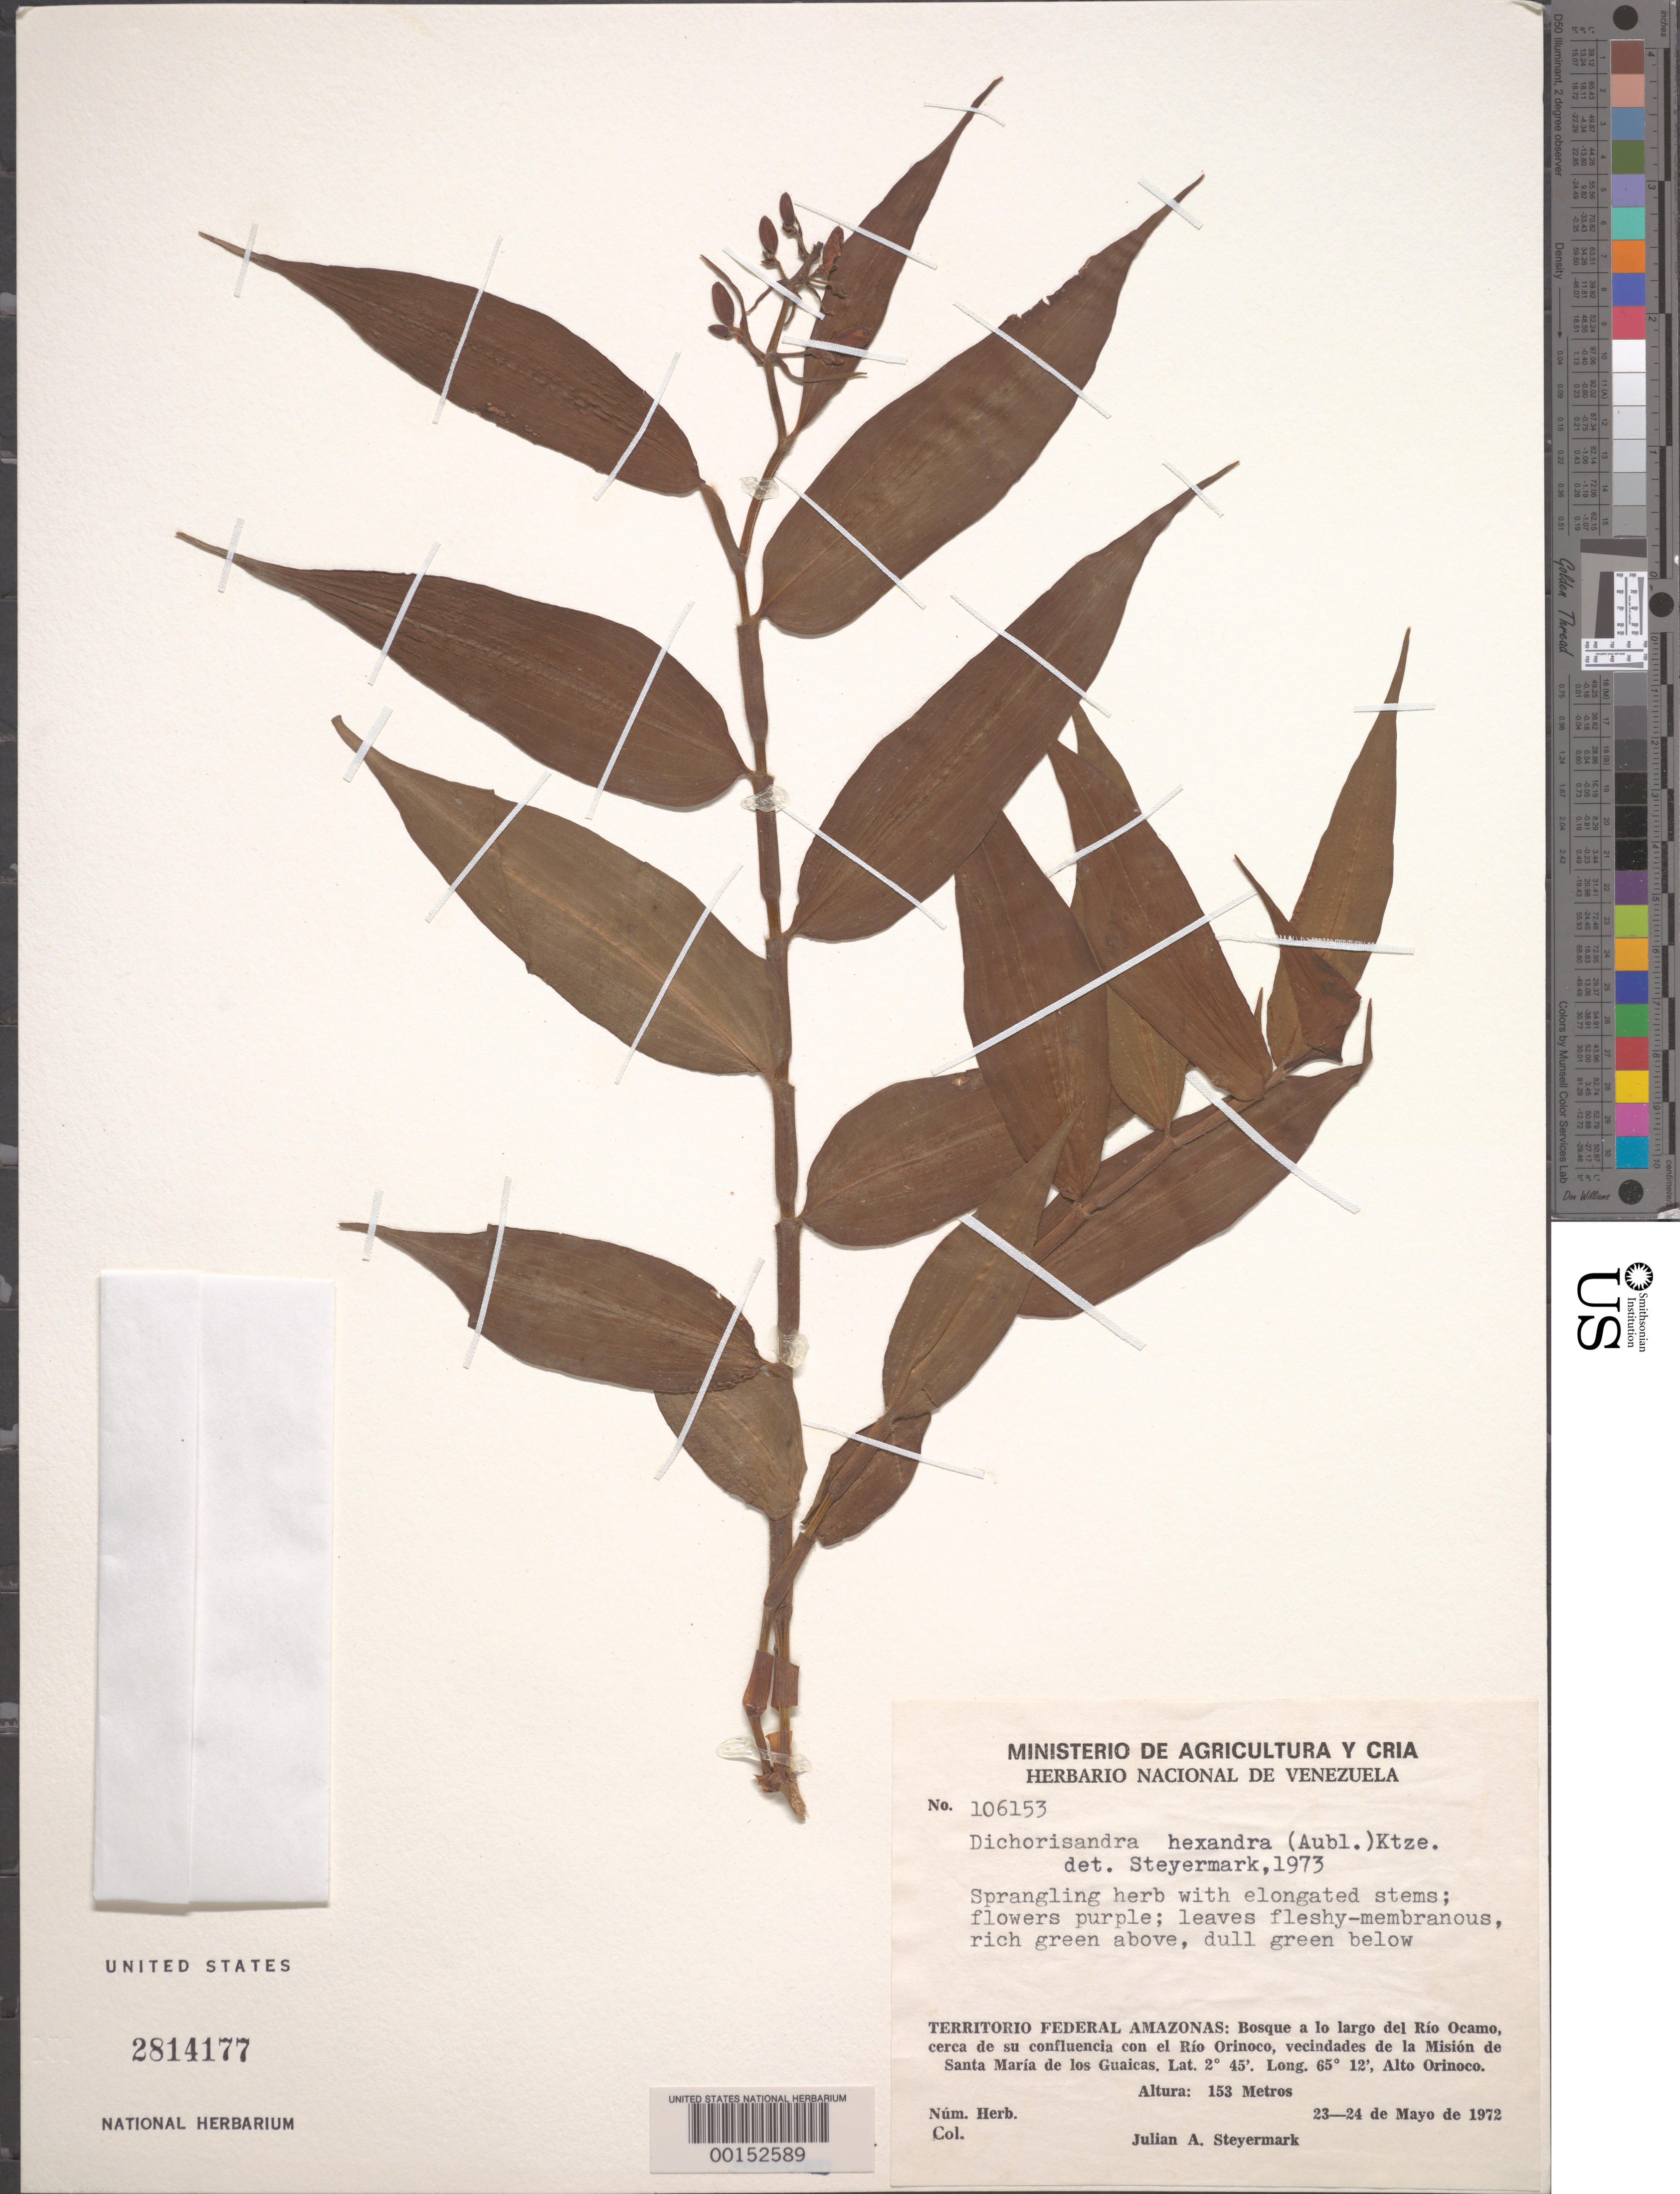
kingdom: Plantae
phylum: Tracheophyta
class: Liliopsida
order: Commelinales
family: Commelinaceae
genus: Dichorisandra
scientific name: Dichorisandra hexandra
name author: (Aubl.) Standl.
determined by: Steyermark, Julian A., (VEN)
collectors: J. Steyermark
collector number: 106153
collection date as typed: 23 May 1972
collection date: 1972-05-23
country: Venezuela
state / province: Amazonas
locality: Rio ocamo, vicinity of mision de santa maria de los guaicas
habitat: Forest, near river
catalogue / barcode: US 2814177